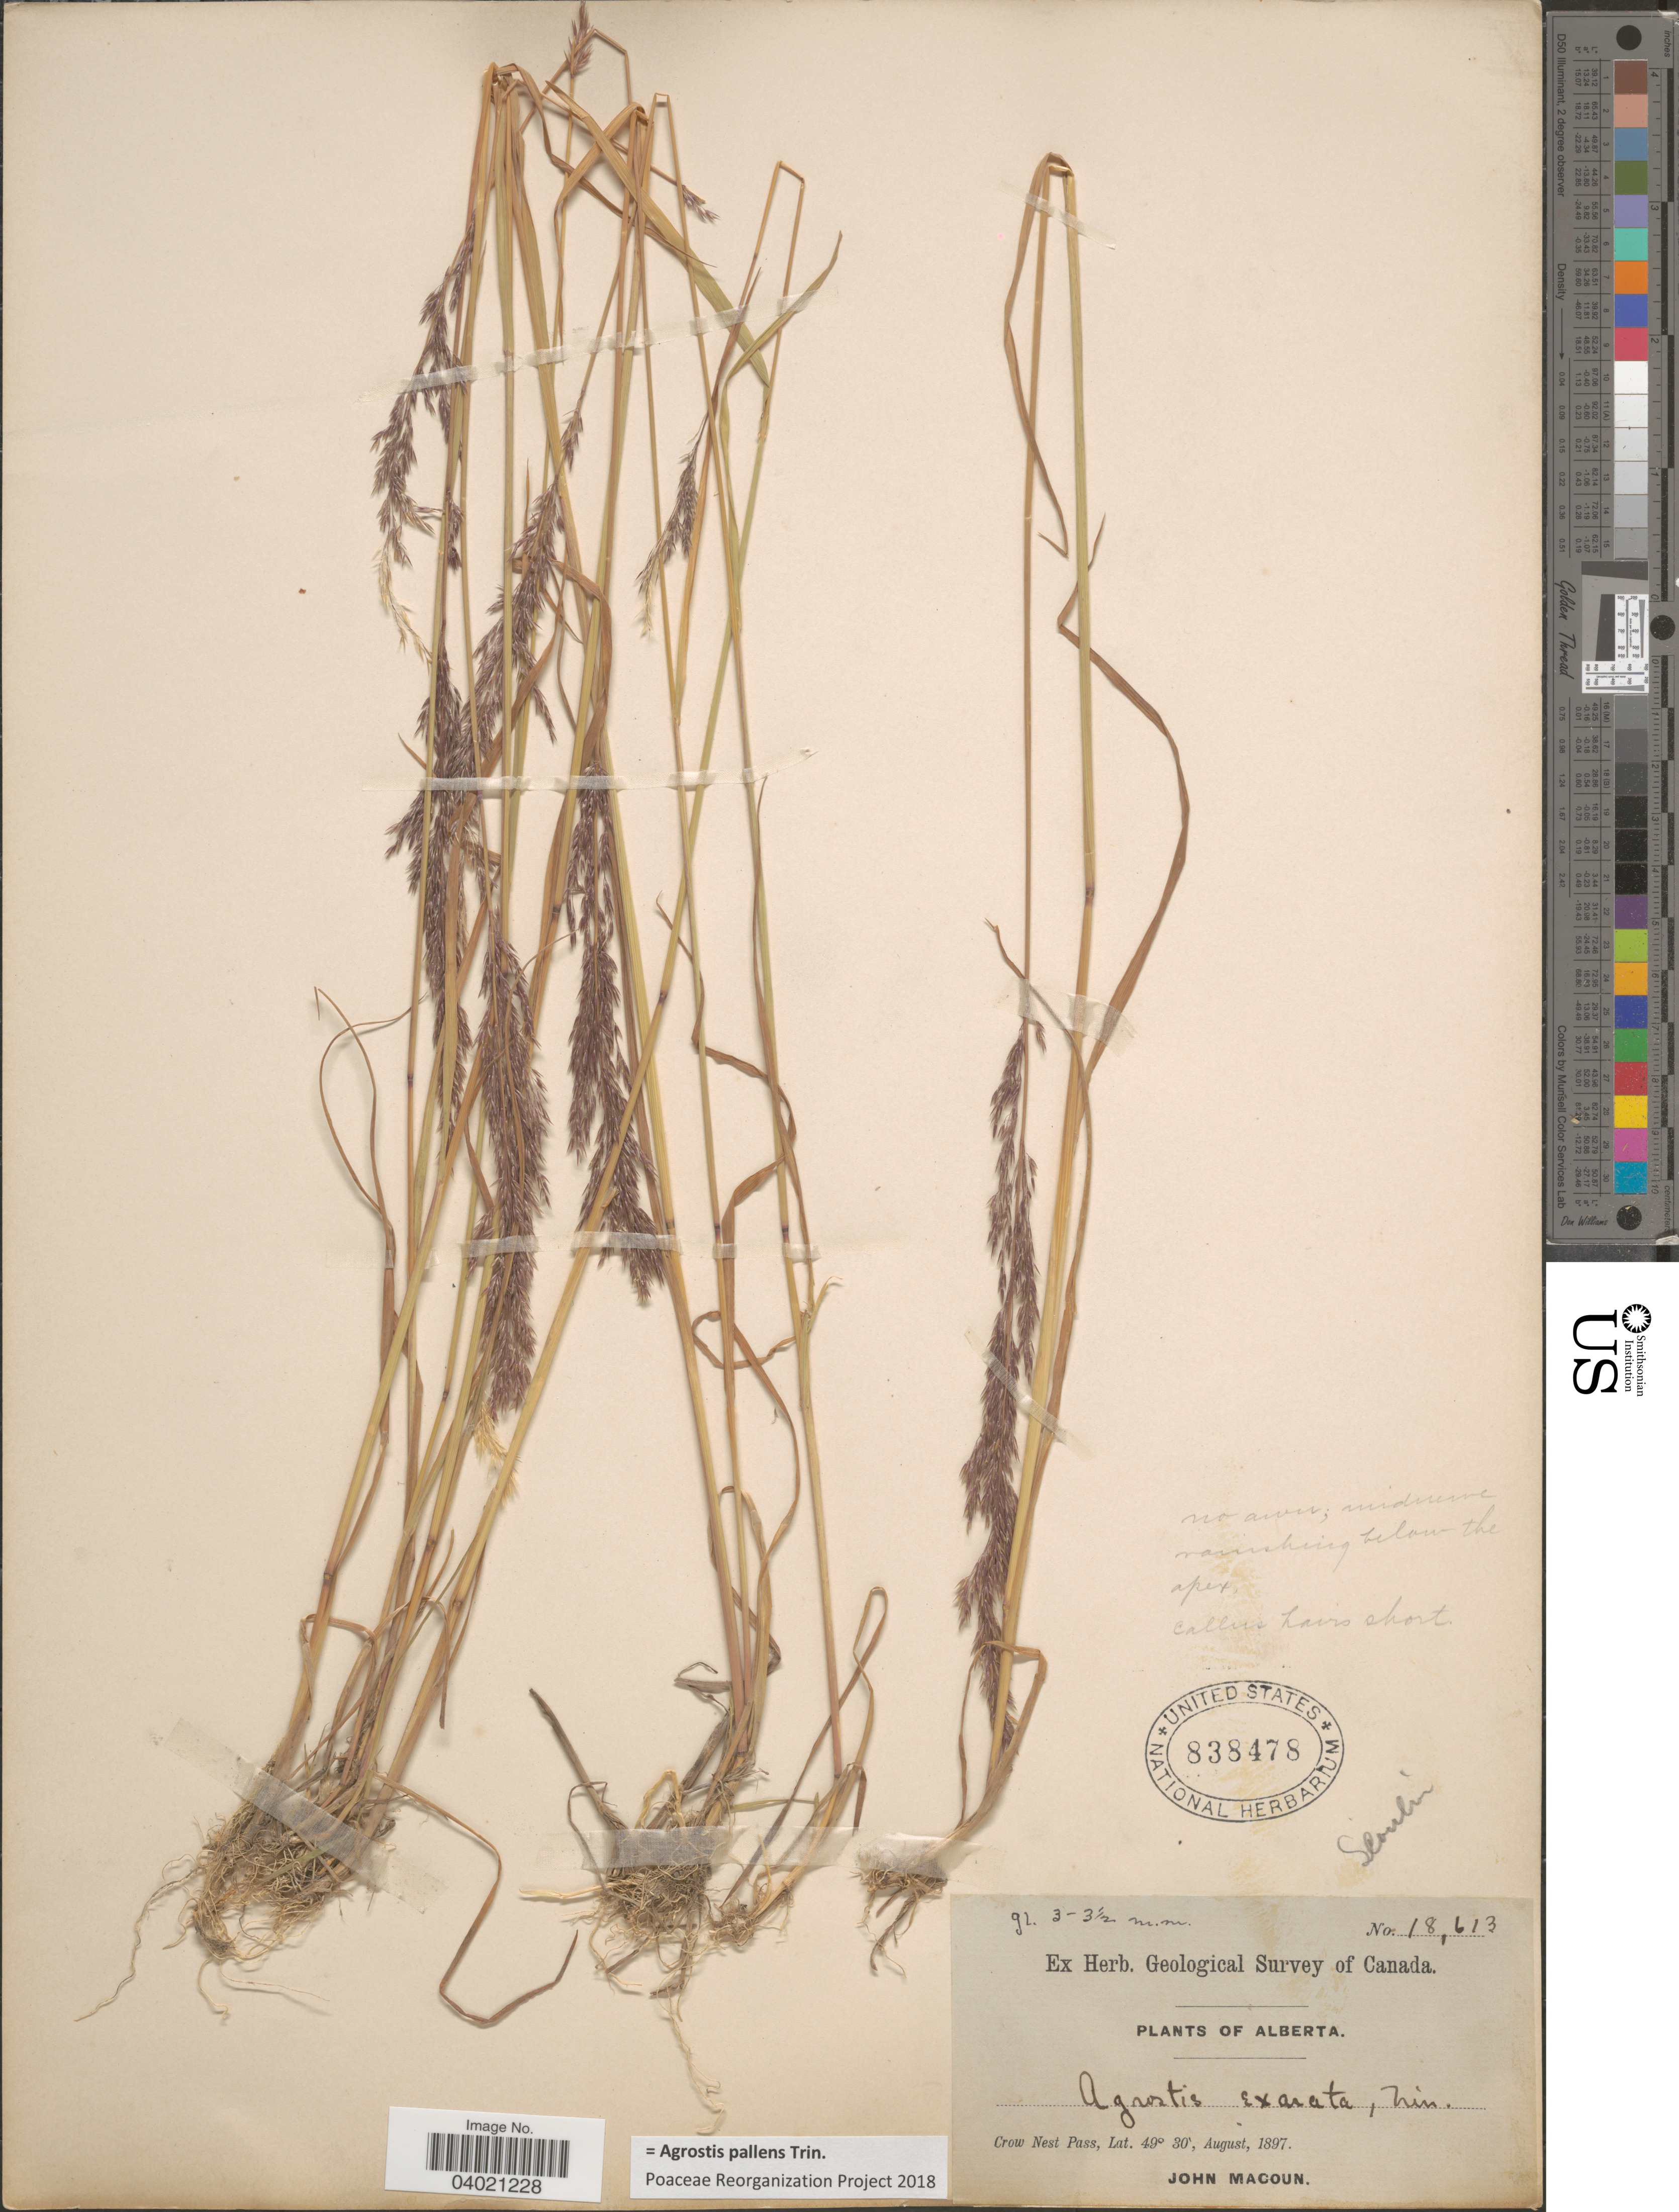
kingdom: Plantae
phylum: Tracheophyta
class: Liliopsida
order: Poales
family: Poaceae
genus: Agrostis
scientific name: Agrostis pallens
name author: Trin.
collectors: J. Macoun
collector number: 18613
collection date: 1897-08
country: Canada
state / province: Alberta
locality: Crow Nest Pass.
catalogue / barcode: US 838478